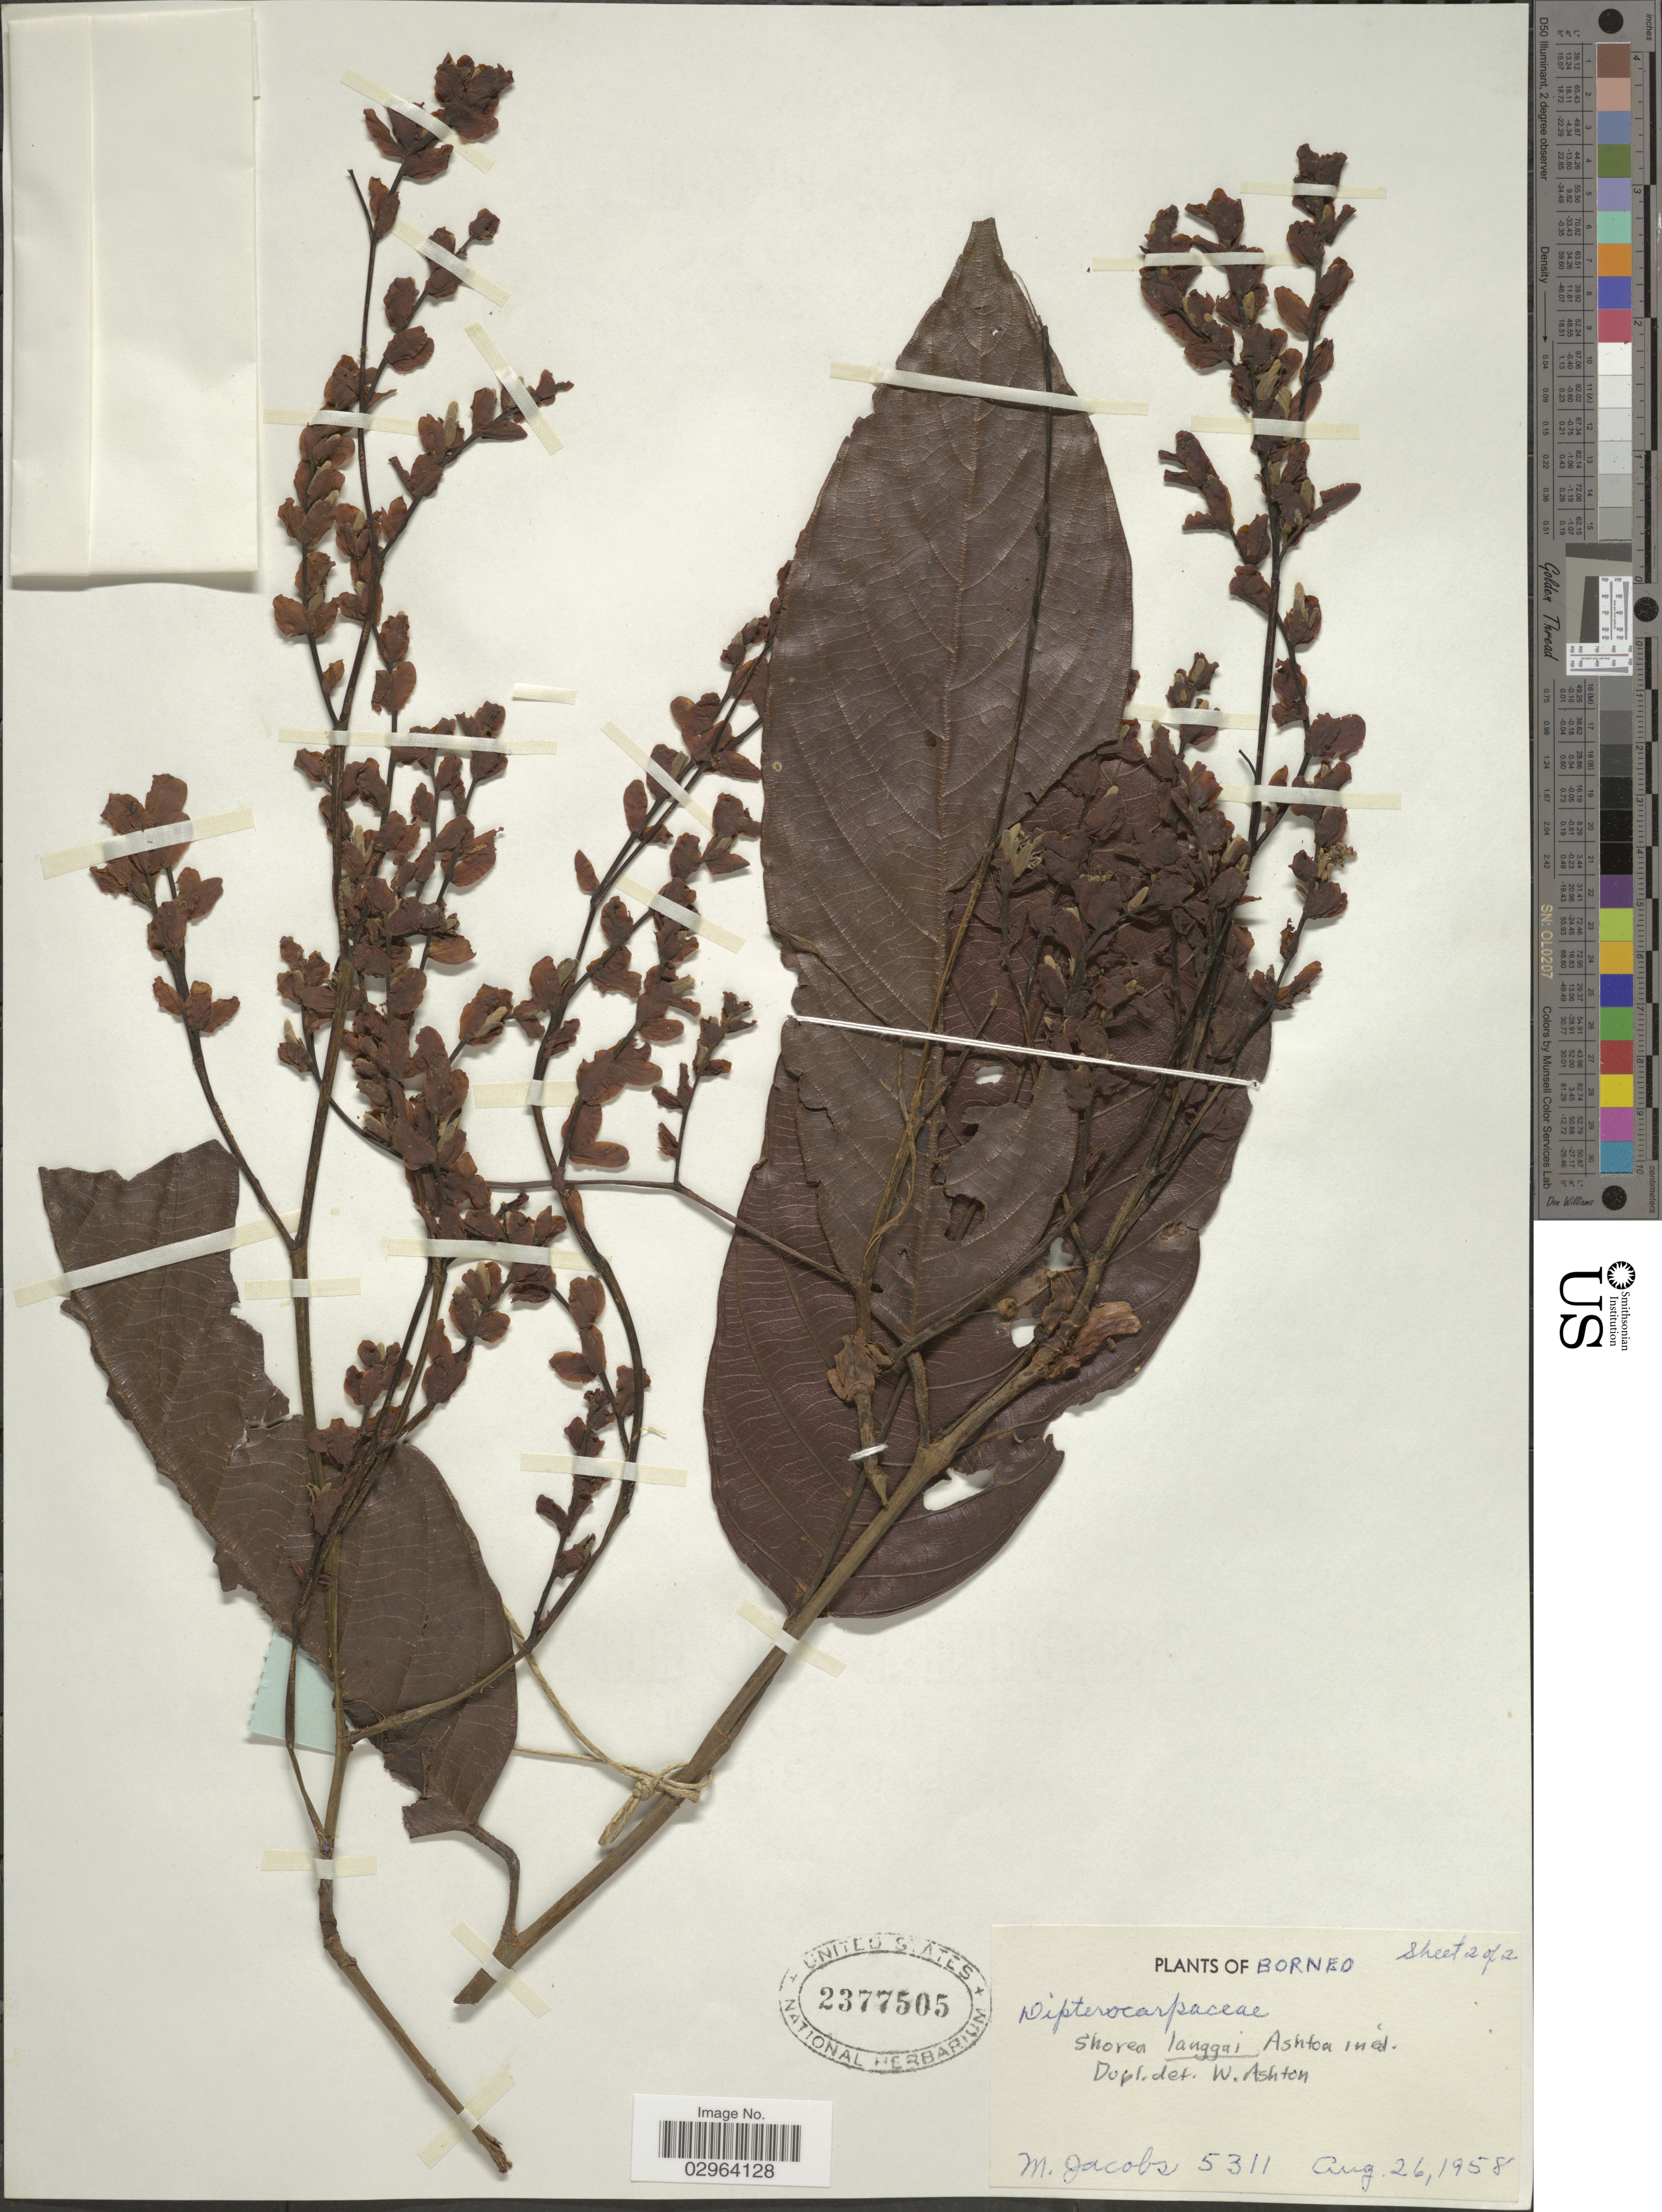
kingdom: Plantae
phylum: Tracheophyta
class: Magnoliopsida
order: Malvales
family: Dipterocarpaceae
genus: Rubroshorea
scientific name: Rubroshorea amplexicaulis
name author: (P.S. Ashton) P.S. Ashton & J. Heck.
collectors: M. Jacobs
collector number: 5311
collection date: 1958-08-26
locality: Borneo.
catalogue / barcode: US 2377505